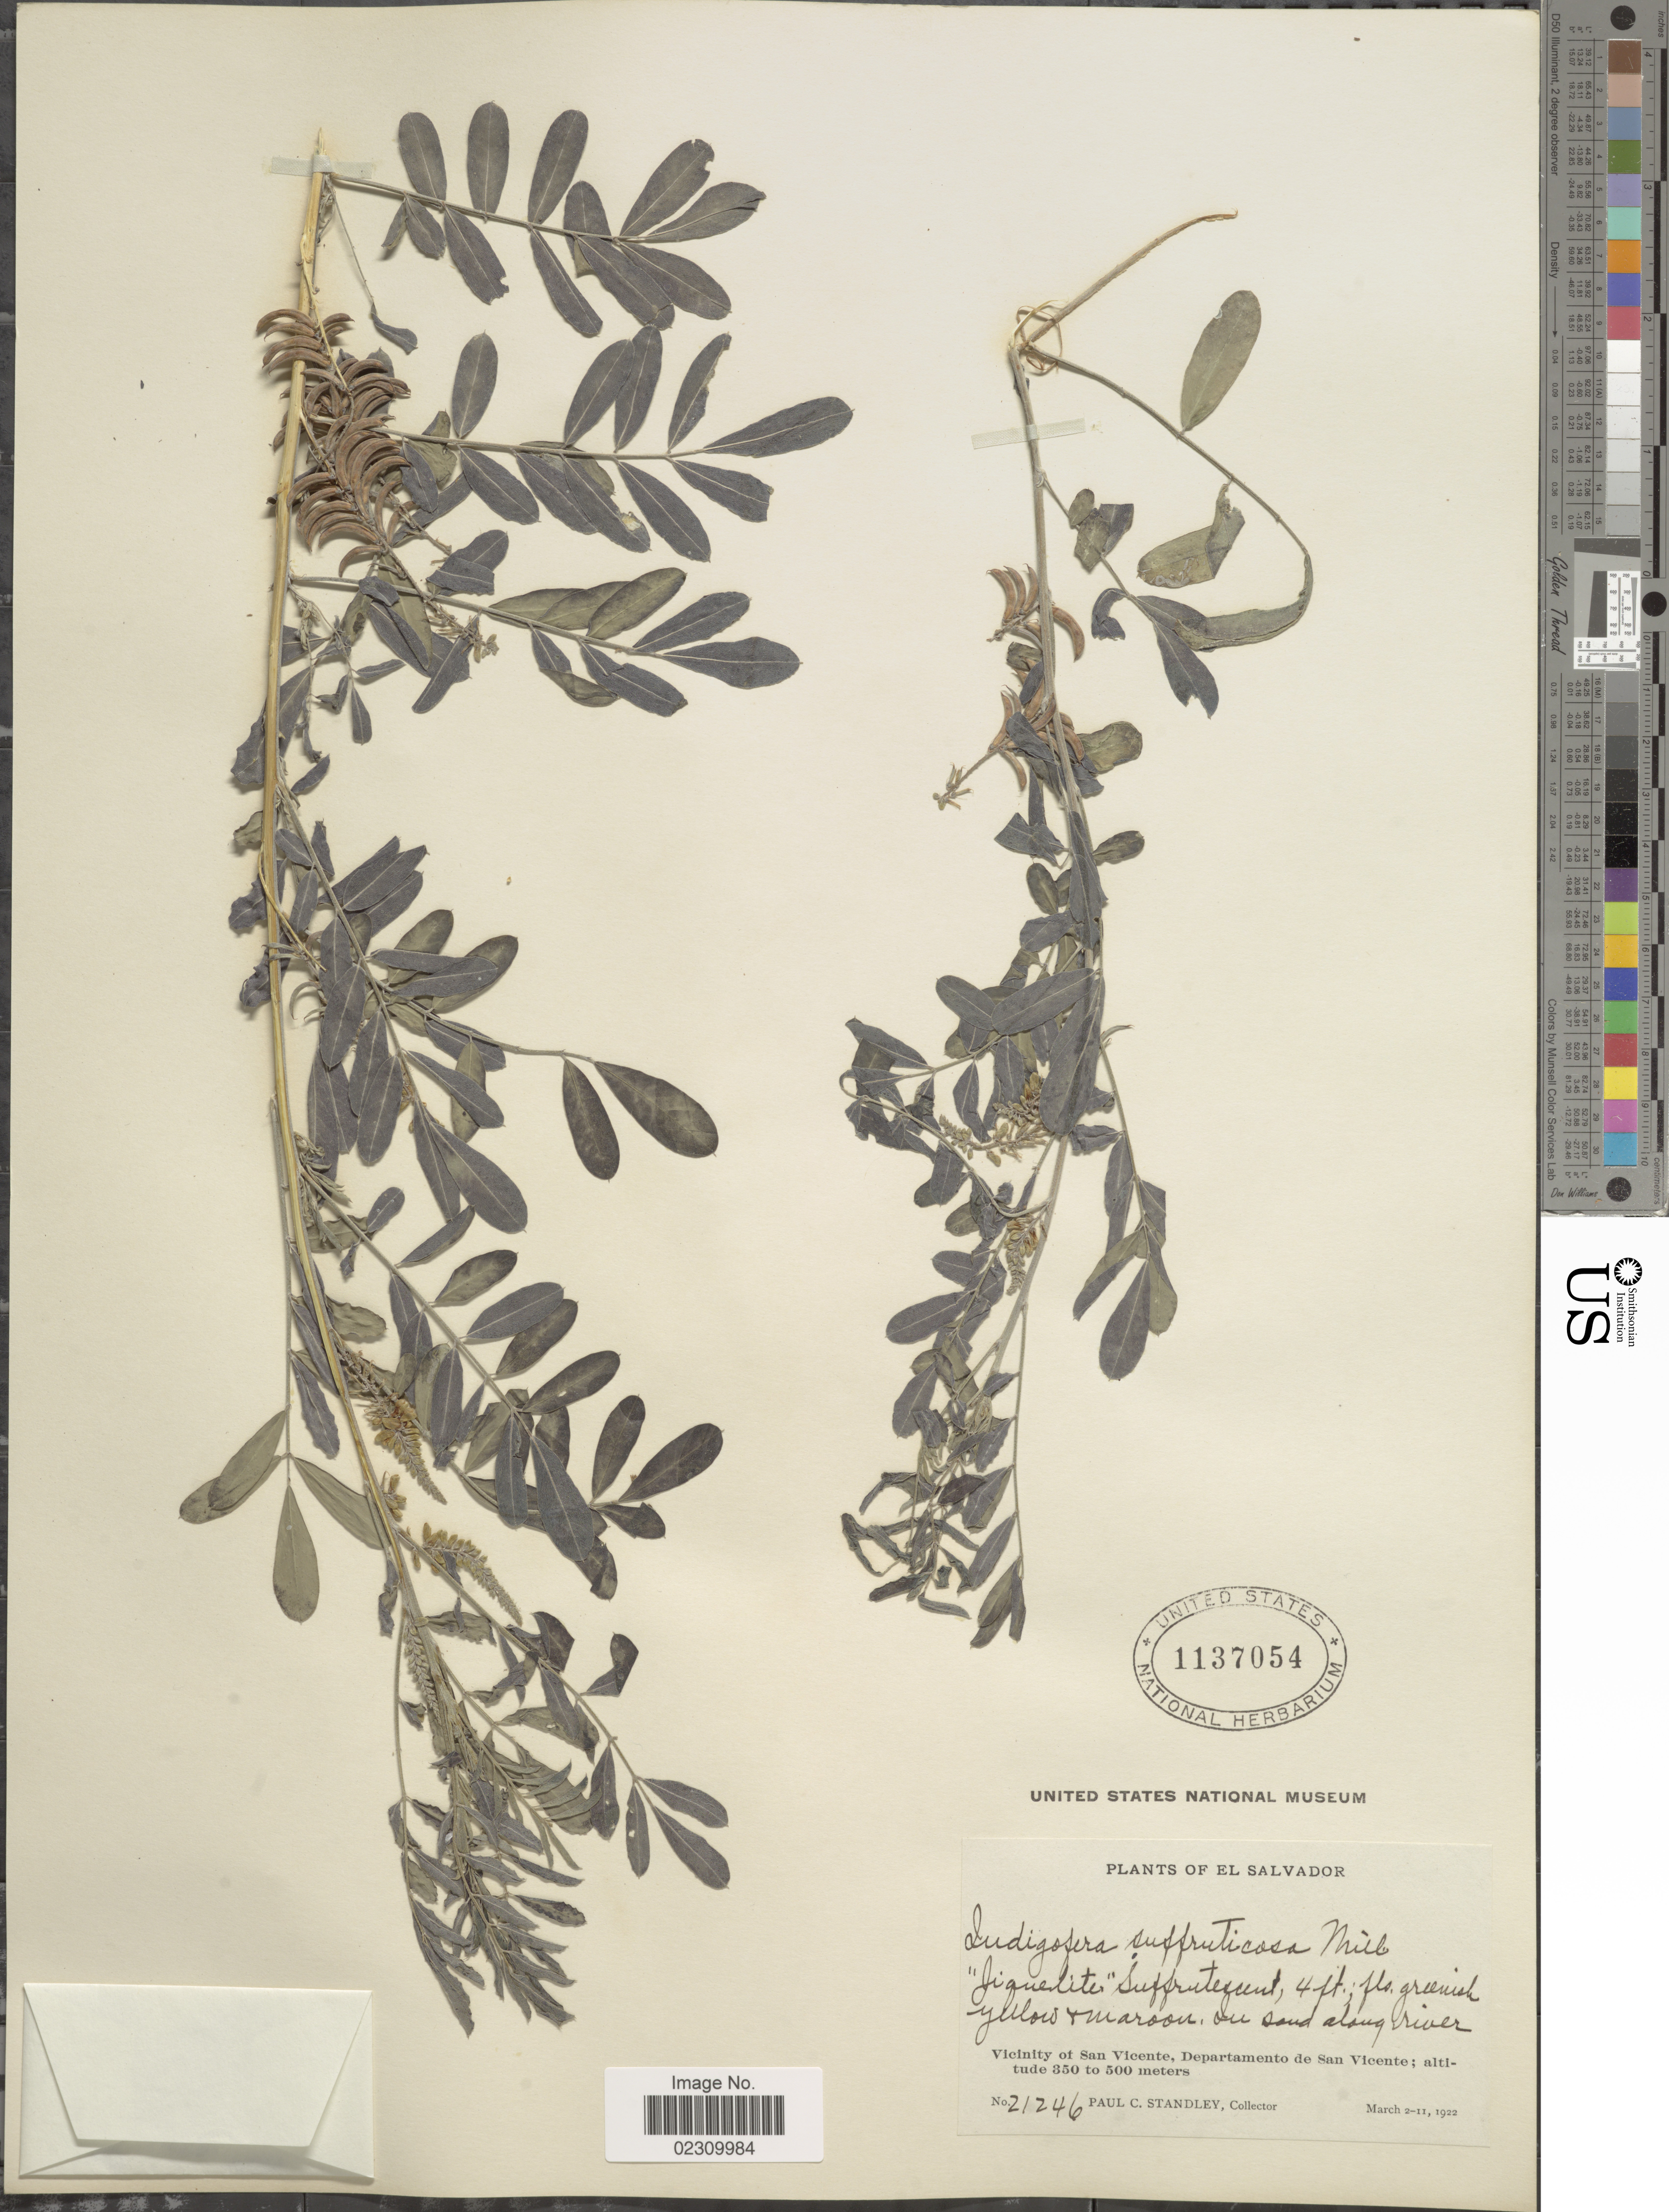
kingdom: Plantae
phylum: Tracheophyta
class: Magnoliopsida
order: Fabales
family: Fabaceae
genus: Indigofera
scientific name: Indigofera suffruticosa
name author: Mill.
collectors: P. C. Standley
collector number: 21246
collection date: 1922-03-02/1922-03-11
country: El Salvador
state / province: San Vincente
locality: Vicinity of San Vicente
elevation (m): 350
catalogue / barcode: US 1137054